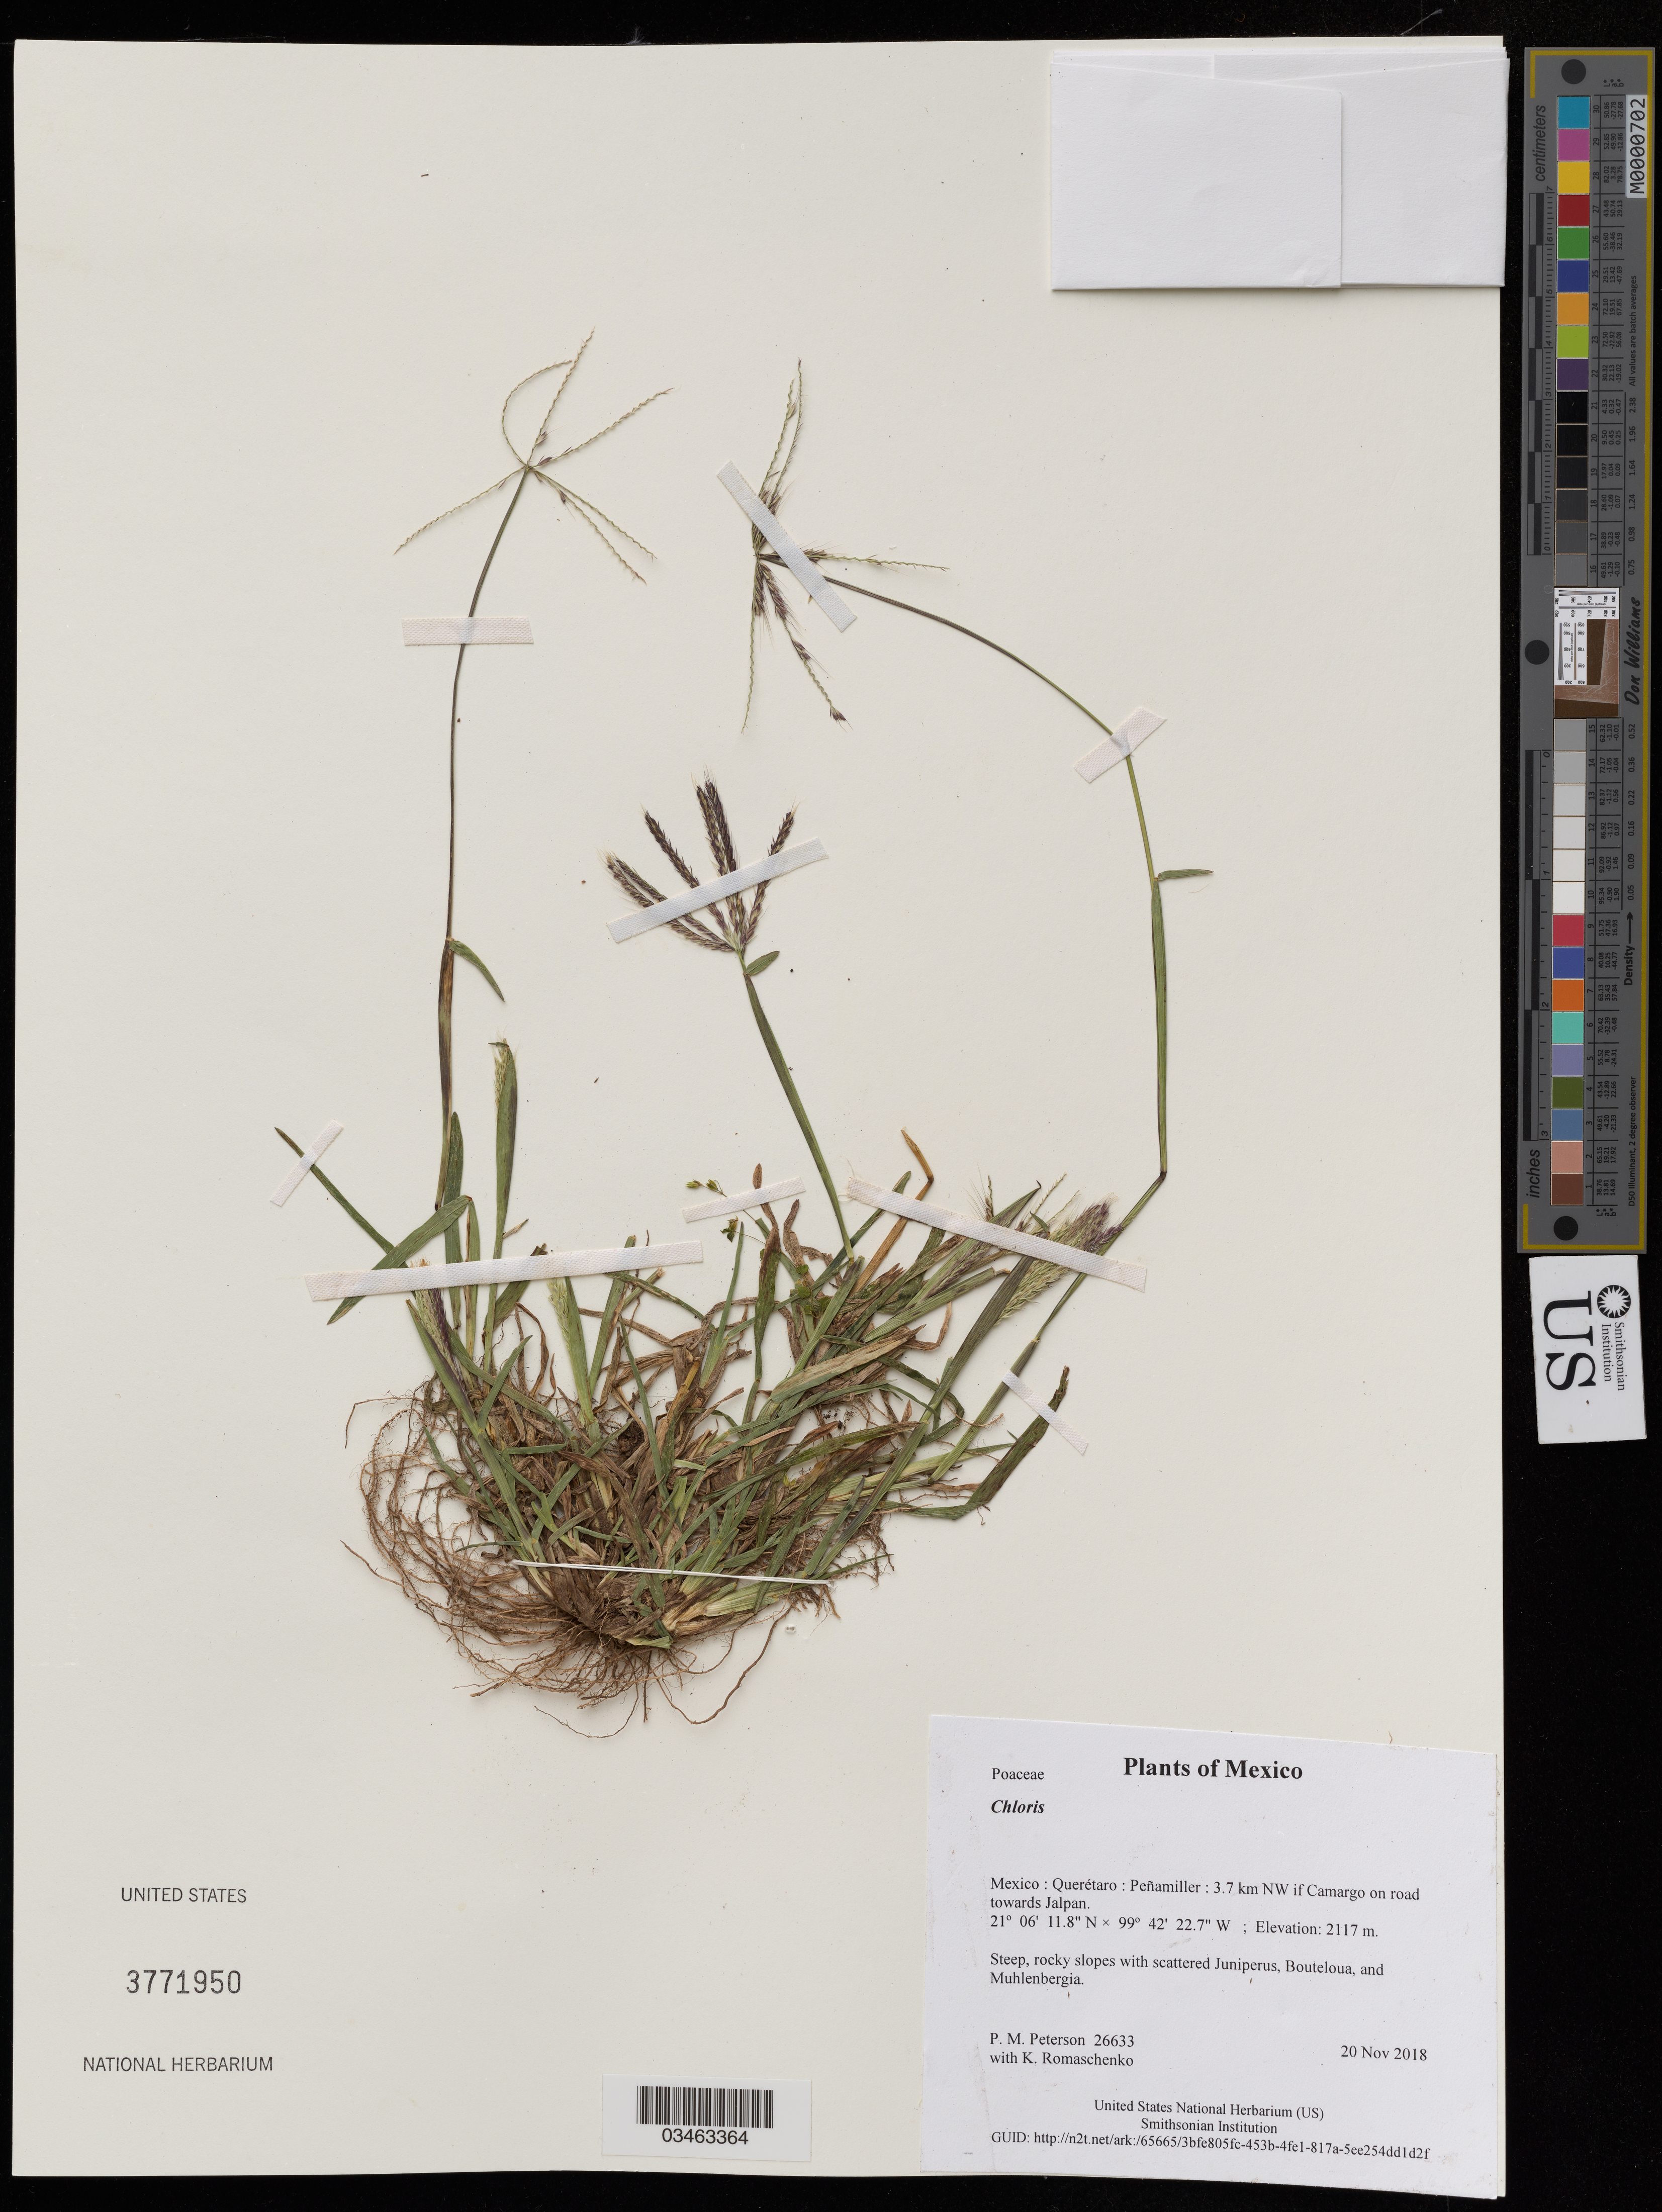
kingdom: Plantae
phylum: Tracheophyta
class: Liliopsida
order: Poales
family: Poaceae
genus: Chloris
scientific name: Chloris sp.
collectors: P. M. Peterson & K. Romaschenko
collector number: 26633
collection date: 2018-11-20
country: Mexico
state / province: Querétaro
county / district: Peñamiller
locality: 3.7 km NW if Camargo on road towards Jalpan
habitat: Steep, rocky slopes with scattered Juniperus, Bouteloua, and Muhlenbergia.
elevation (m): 2117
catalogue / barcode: US 3771950